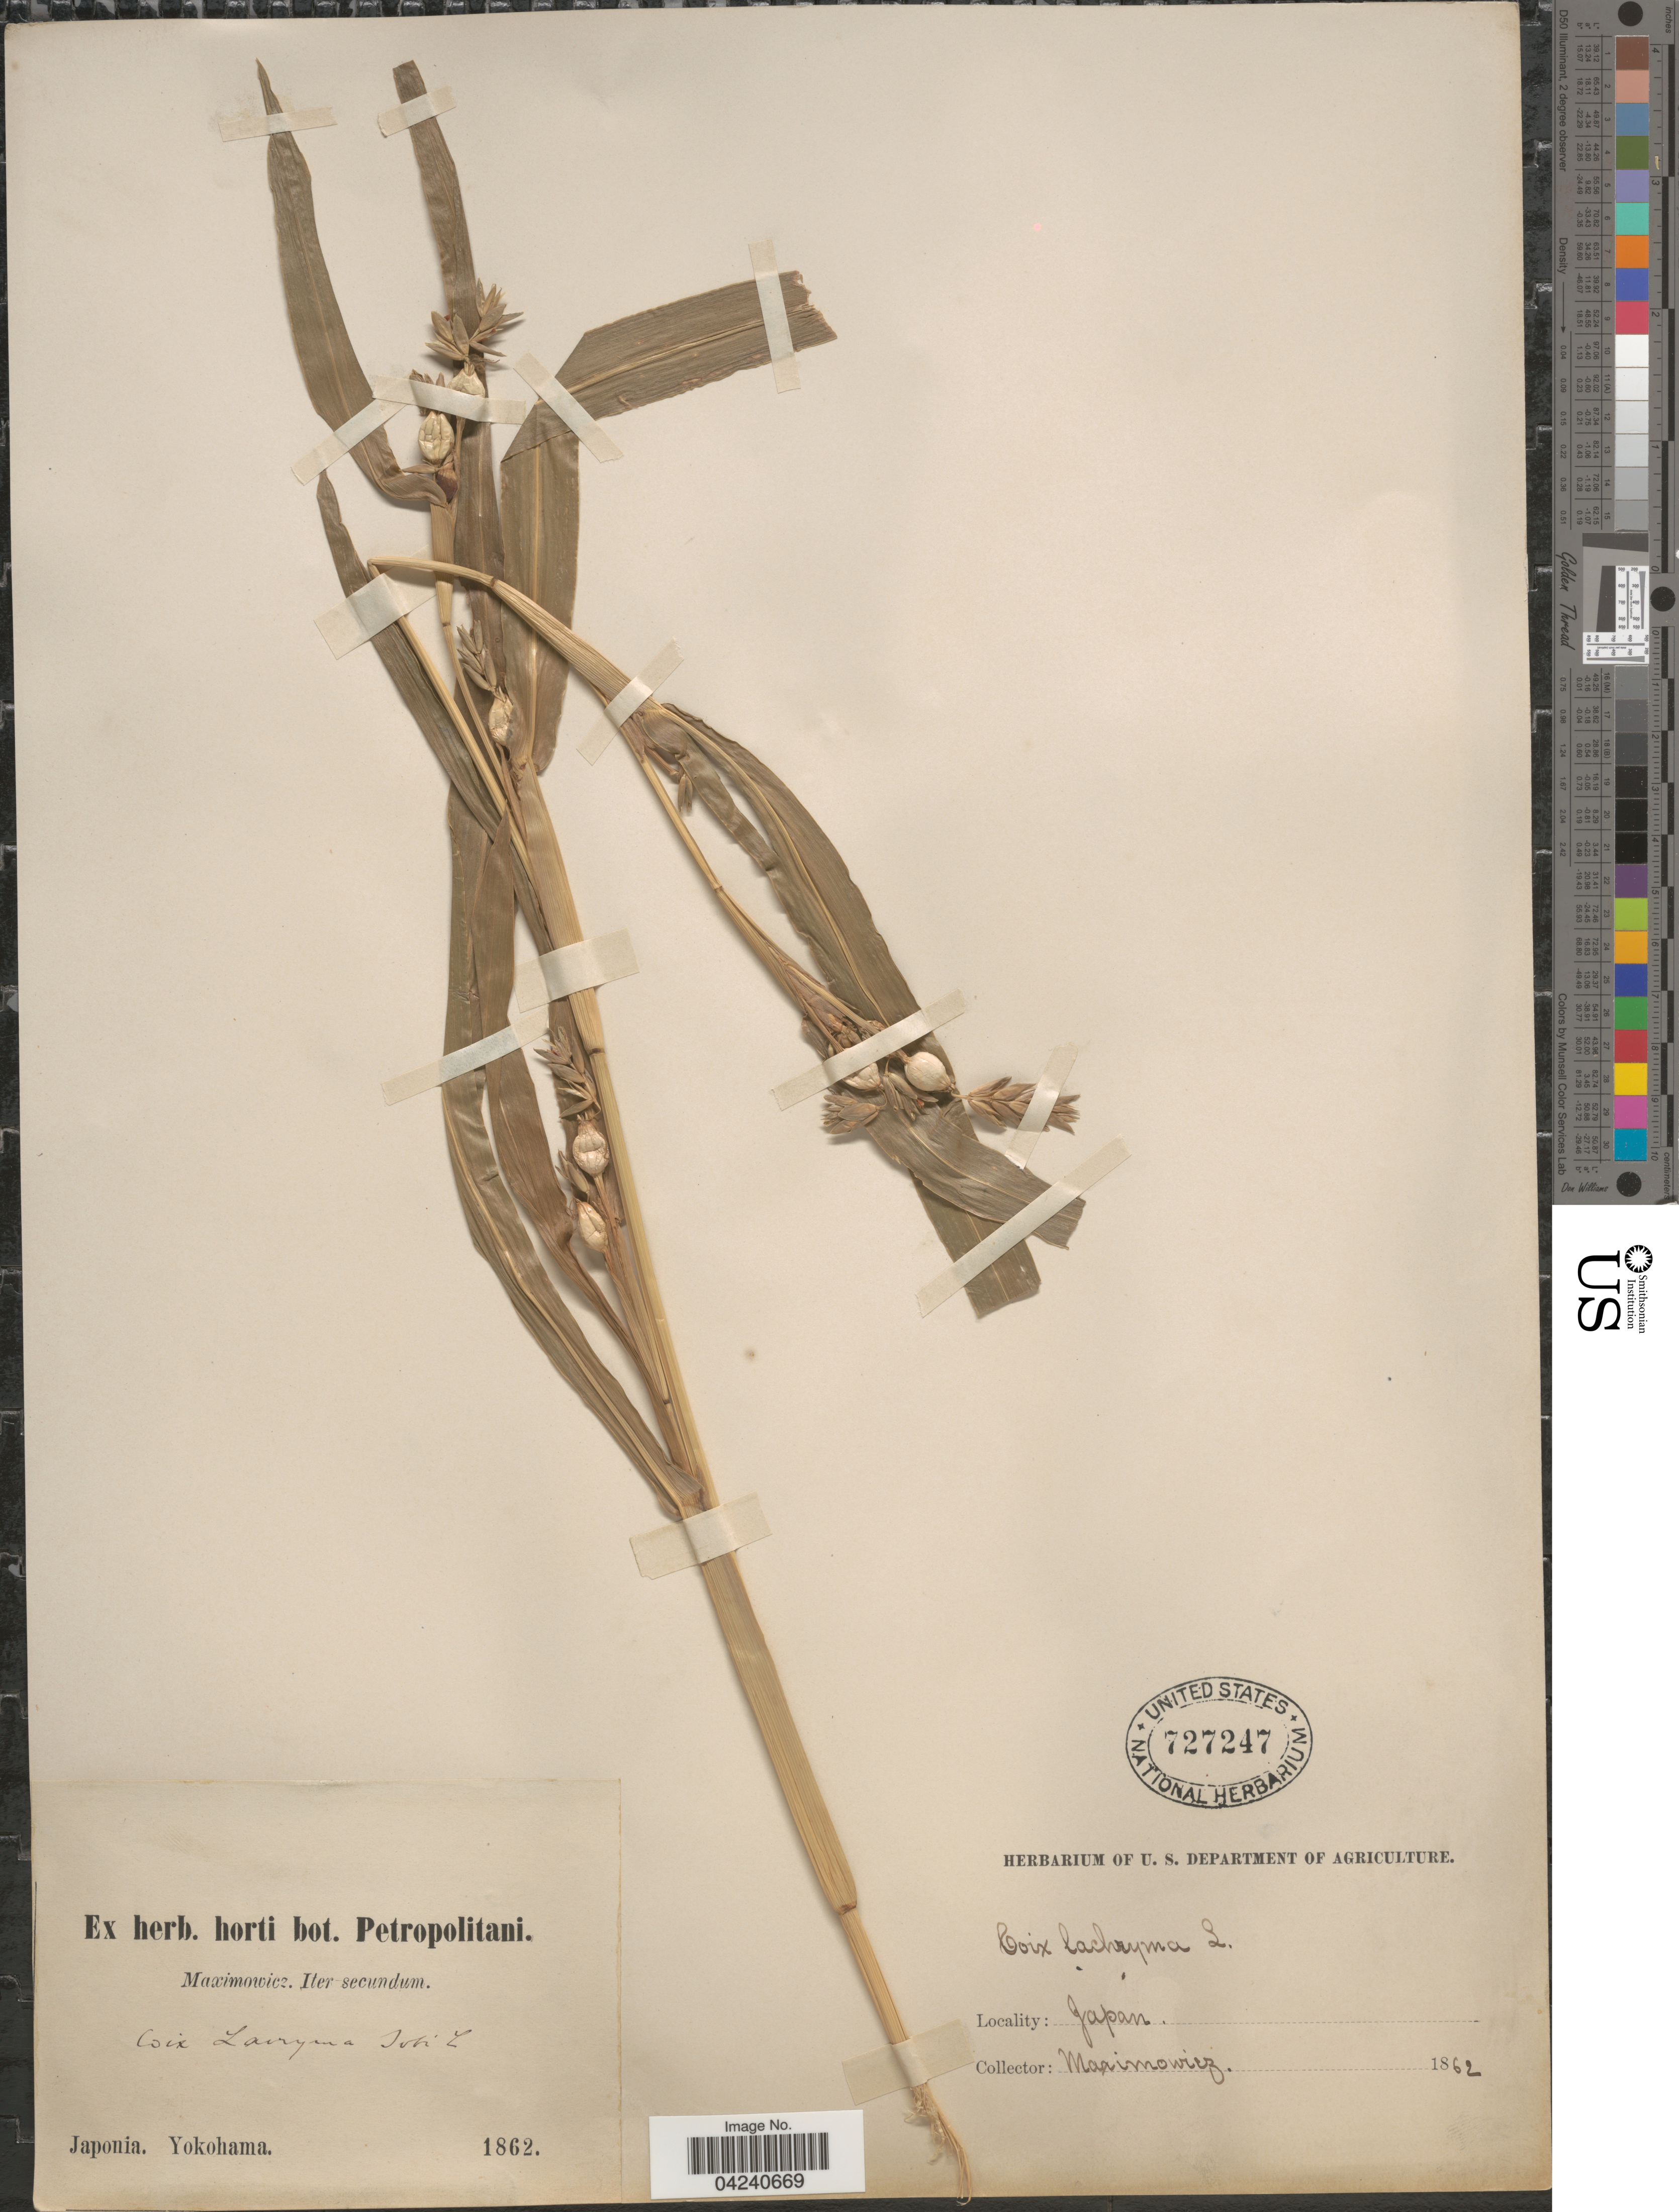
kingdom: Plantae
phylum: Tracheophyta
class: Liliopsida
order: Poales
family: Poaceae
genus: Coix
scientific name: Coix lacryma-jobi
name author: L.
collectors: Maximowicz, --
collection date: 1862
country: Japan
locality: Iter secundum. Yokohama.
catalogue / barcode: US 727247